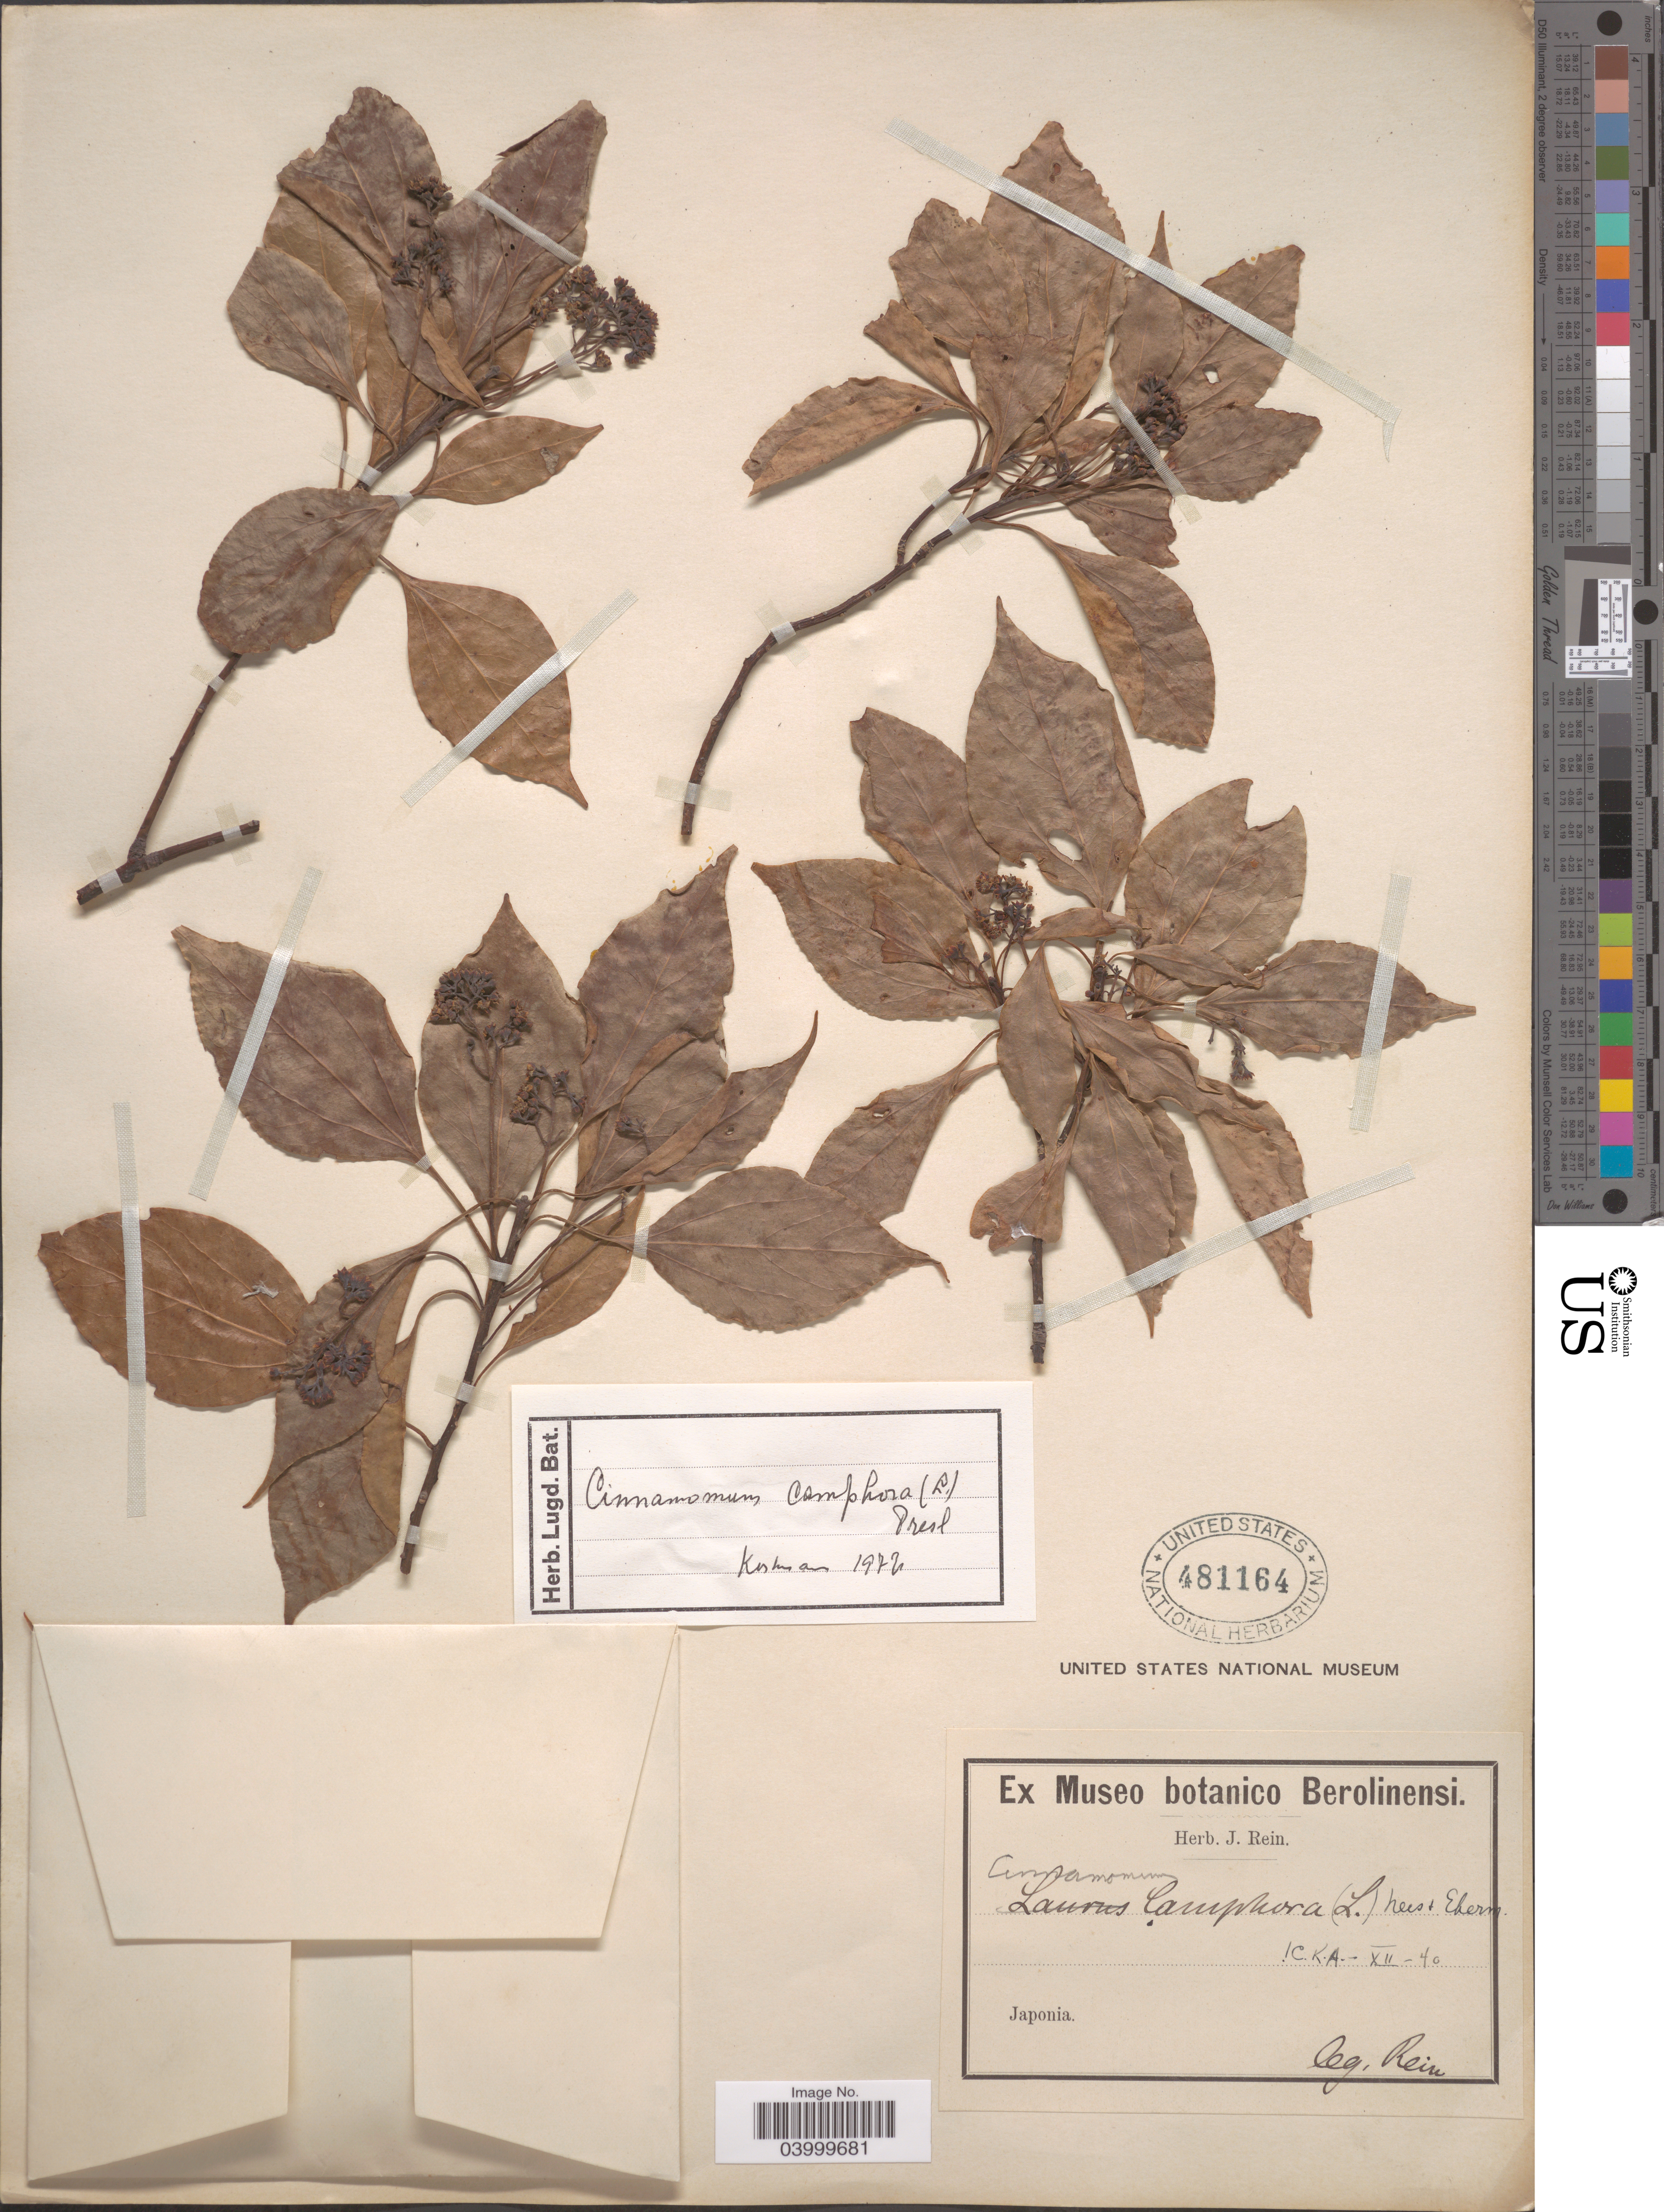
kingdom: Plantae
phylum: Tracheophyta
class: Magnoliopsida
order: Laurales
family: Lauraceae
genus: Cinnamomum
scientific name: Cinnamomum camphora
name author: (L.) J. Presl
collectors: J. Rein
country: Japan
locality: Japonia.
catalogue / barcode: US 481164